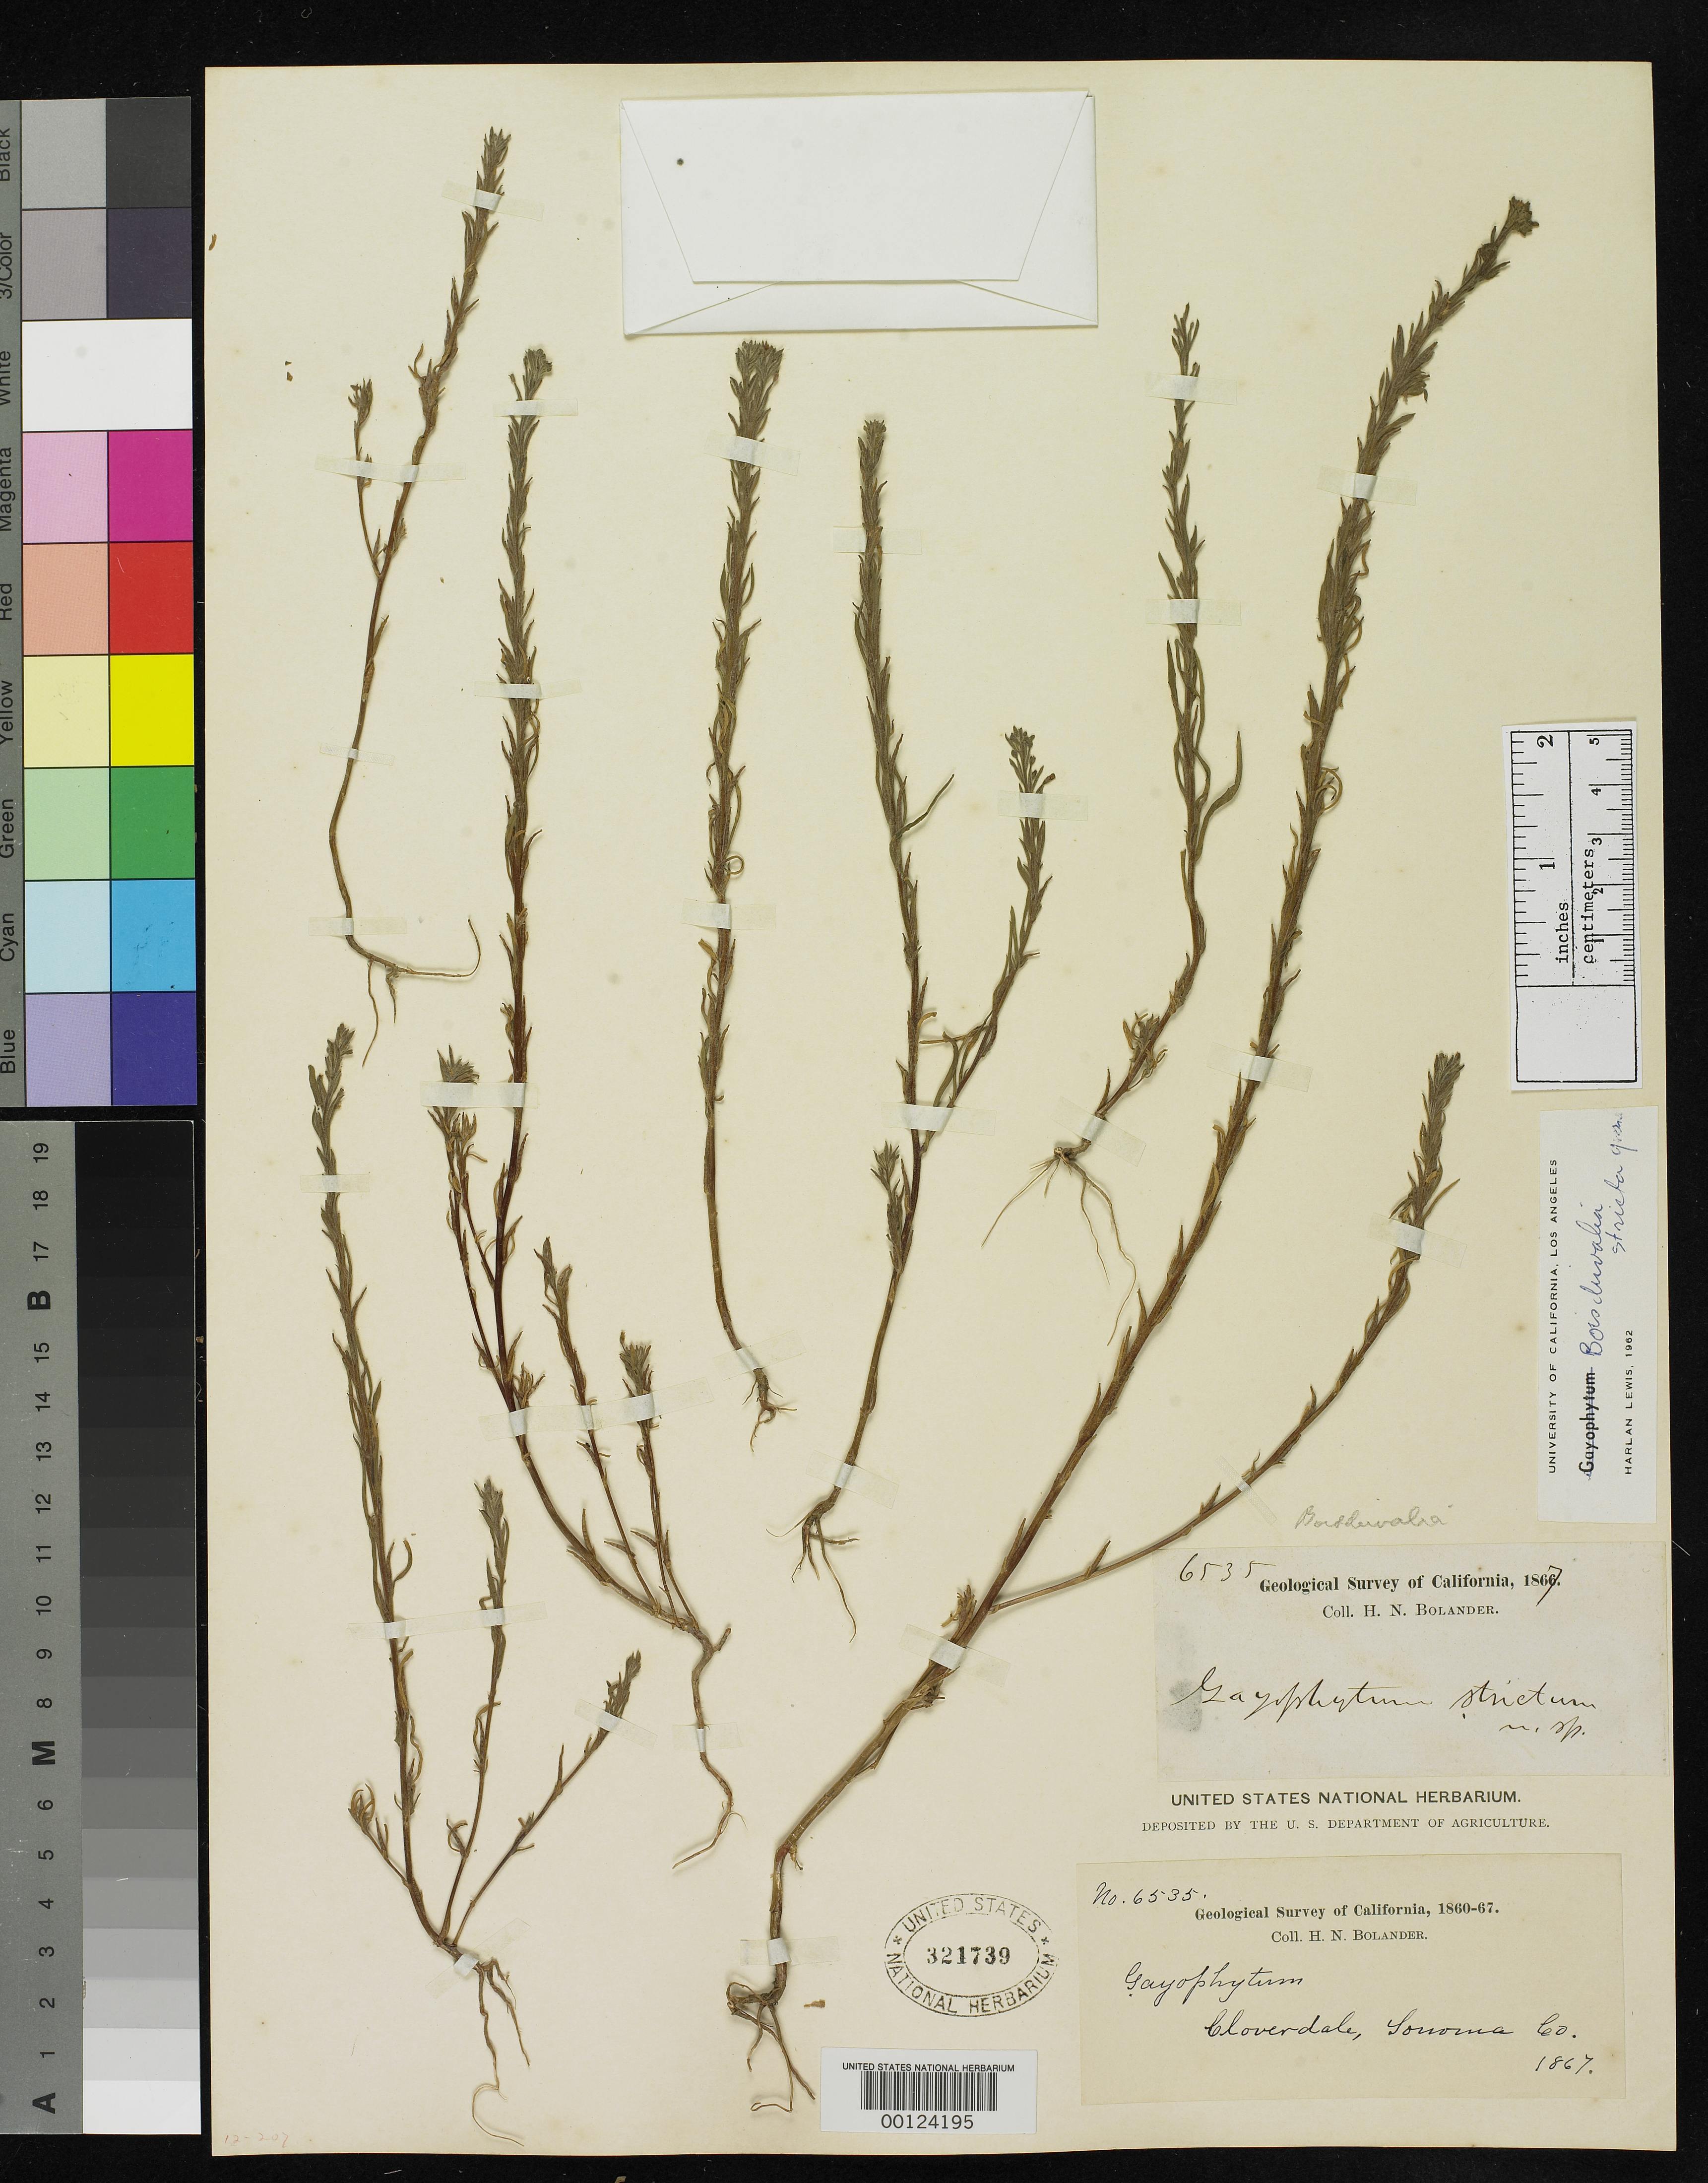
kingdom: Plantae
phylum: Tracheophyta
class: Magnoliopsida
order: Myrtales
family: Onagraceae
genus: Gayophytum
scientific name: Gayophytum strictum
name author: A. Gray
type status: Type Collection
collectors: H. Bolander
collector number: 6535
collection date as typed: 1867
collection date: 1867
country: United States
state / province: California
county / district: Sonoma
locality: Cloverdale.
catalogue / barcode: US 321739